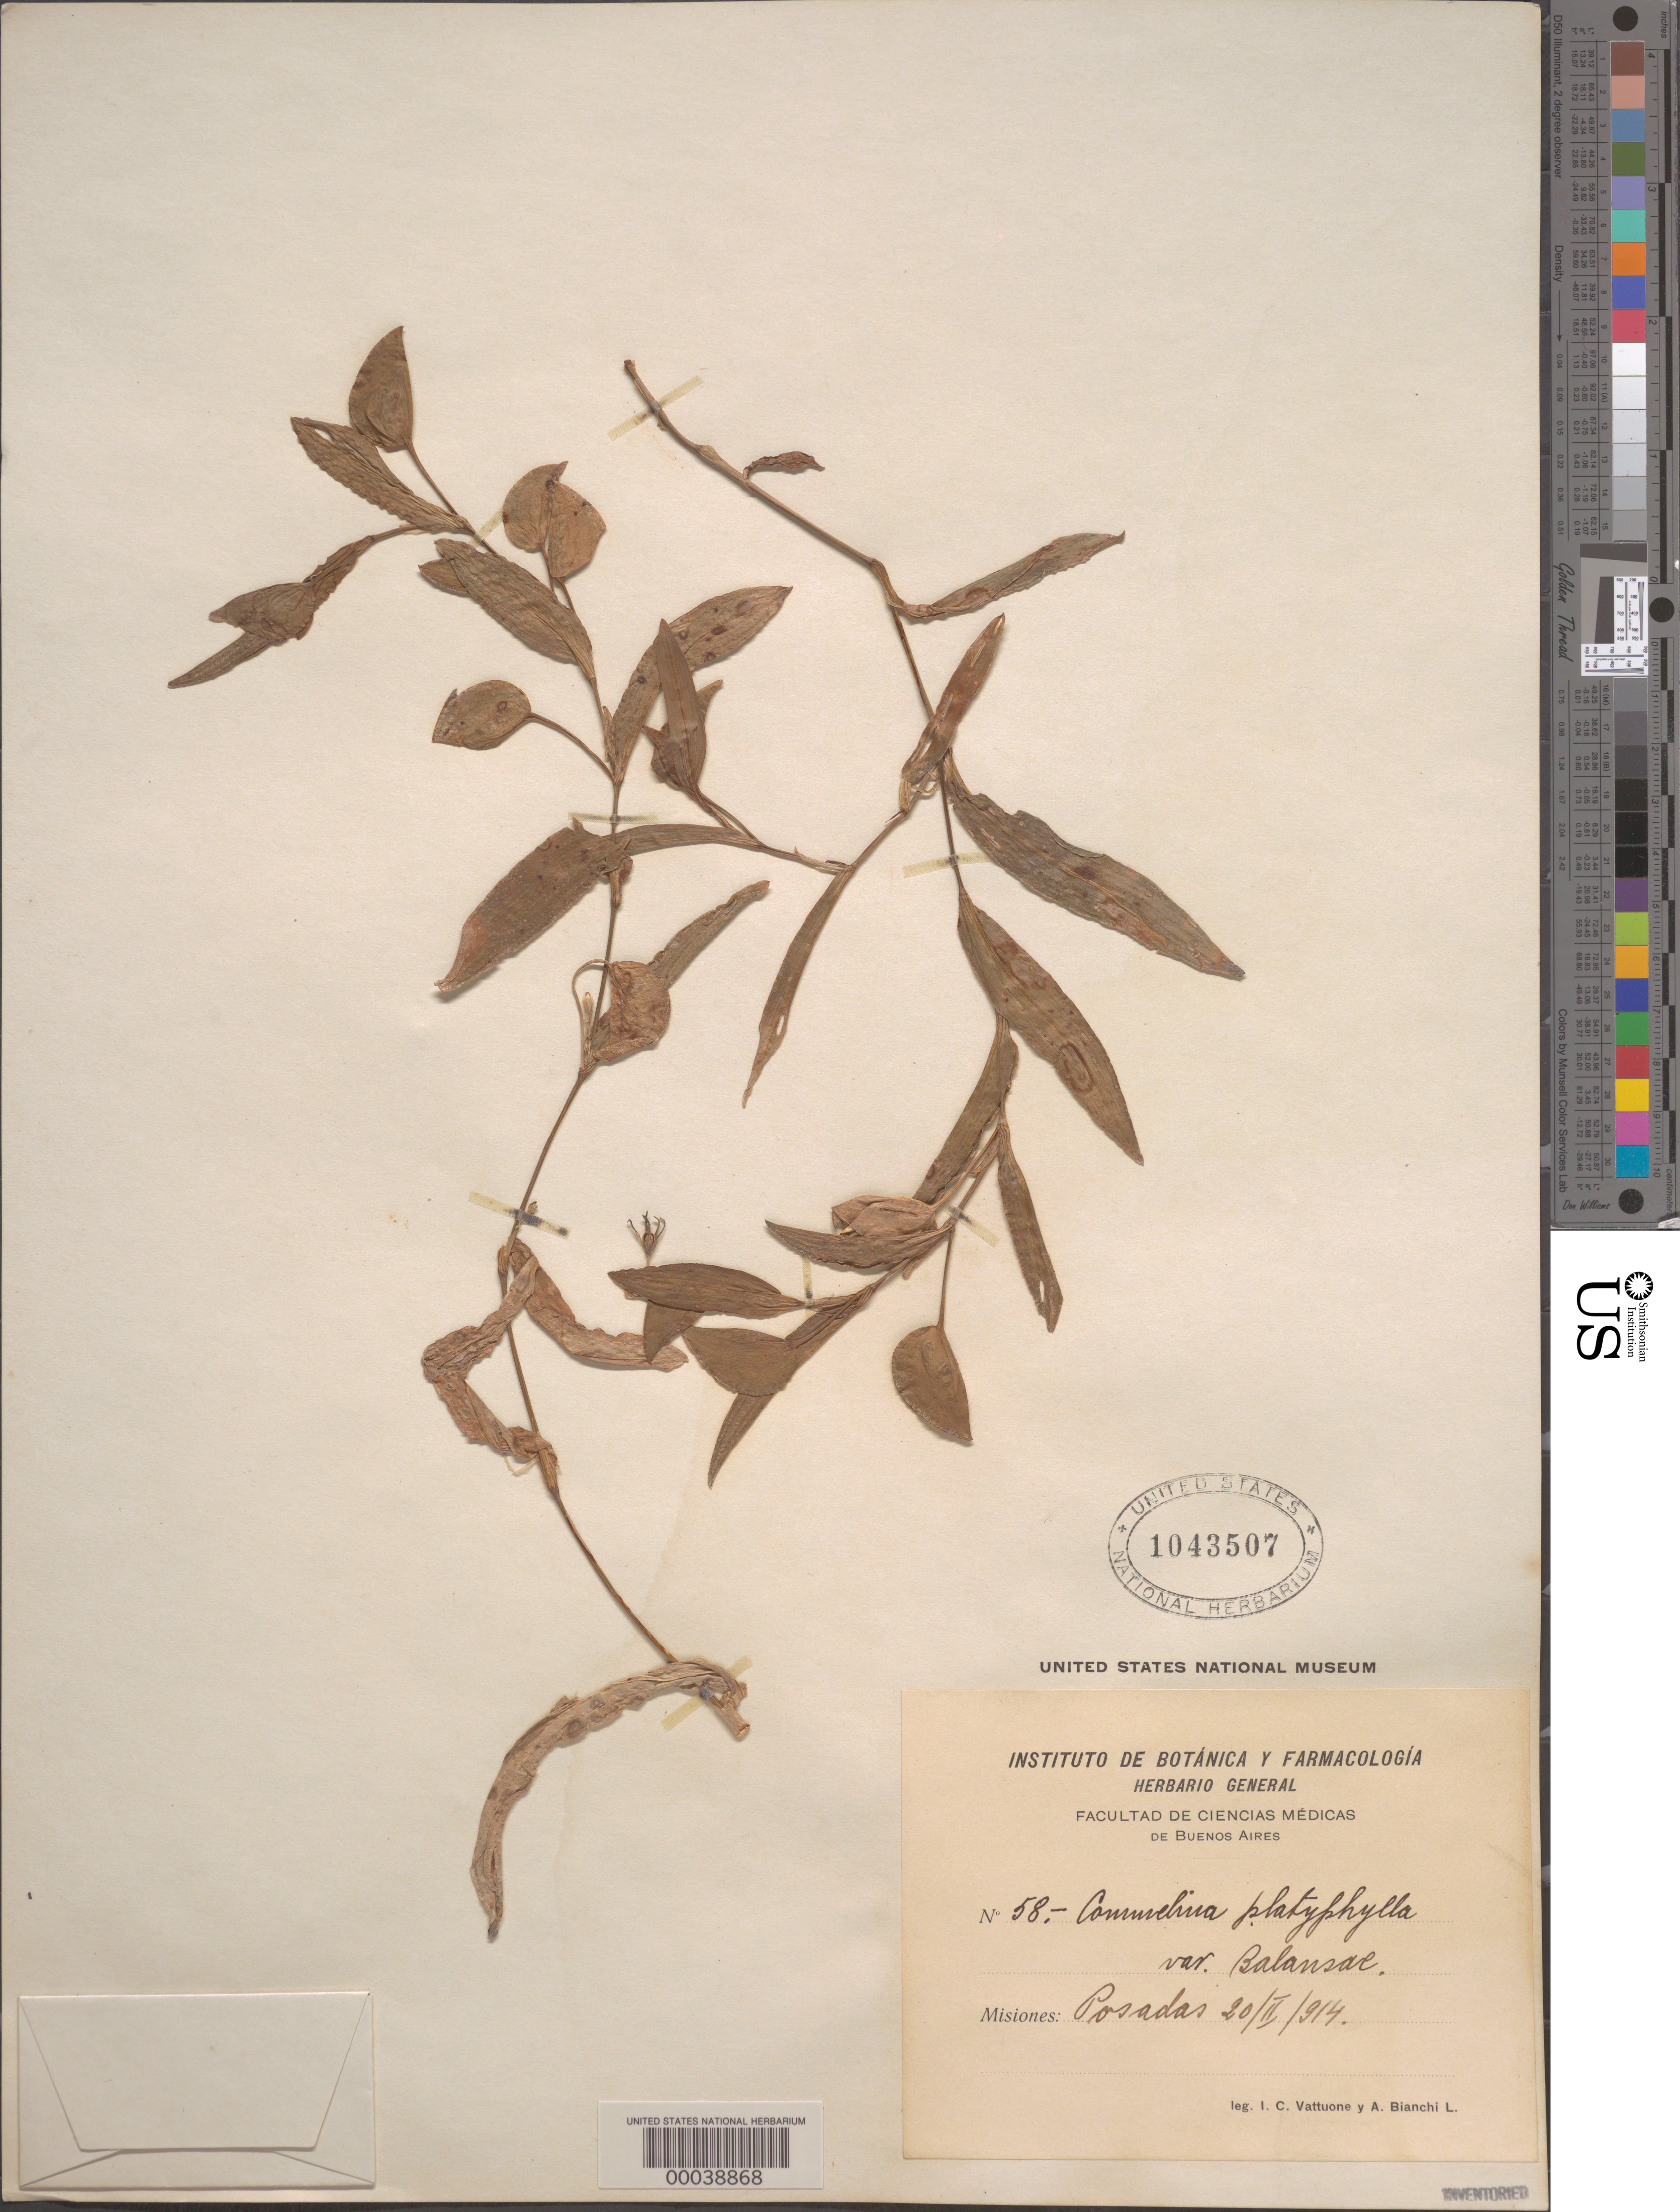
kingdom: Plantae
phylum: Tracheophyta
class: Liliopsida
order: Commelinales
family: Commelinaceae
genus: Commelina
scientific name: Commelina platyphylla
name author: Klotzsch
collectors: I. Vattuone & L. Bianchi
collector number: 58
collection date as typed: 20 Feb 1914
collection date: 1914-02-20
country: Argentina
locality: Posadas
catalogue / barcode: US 1043507